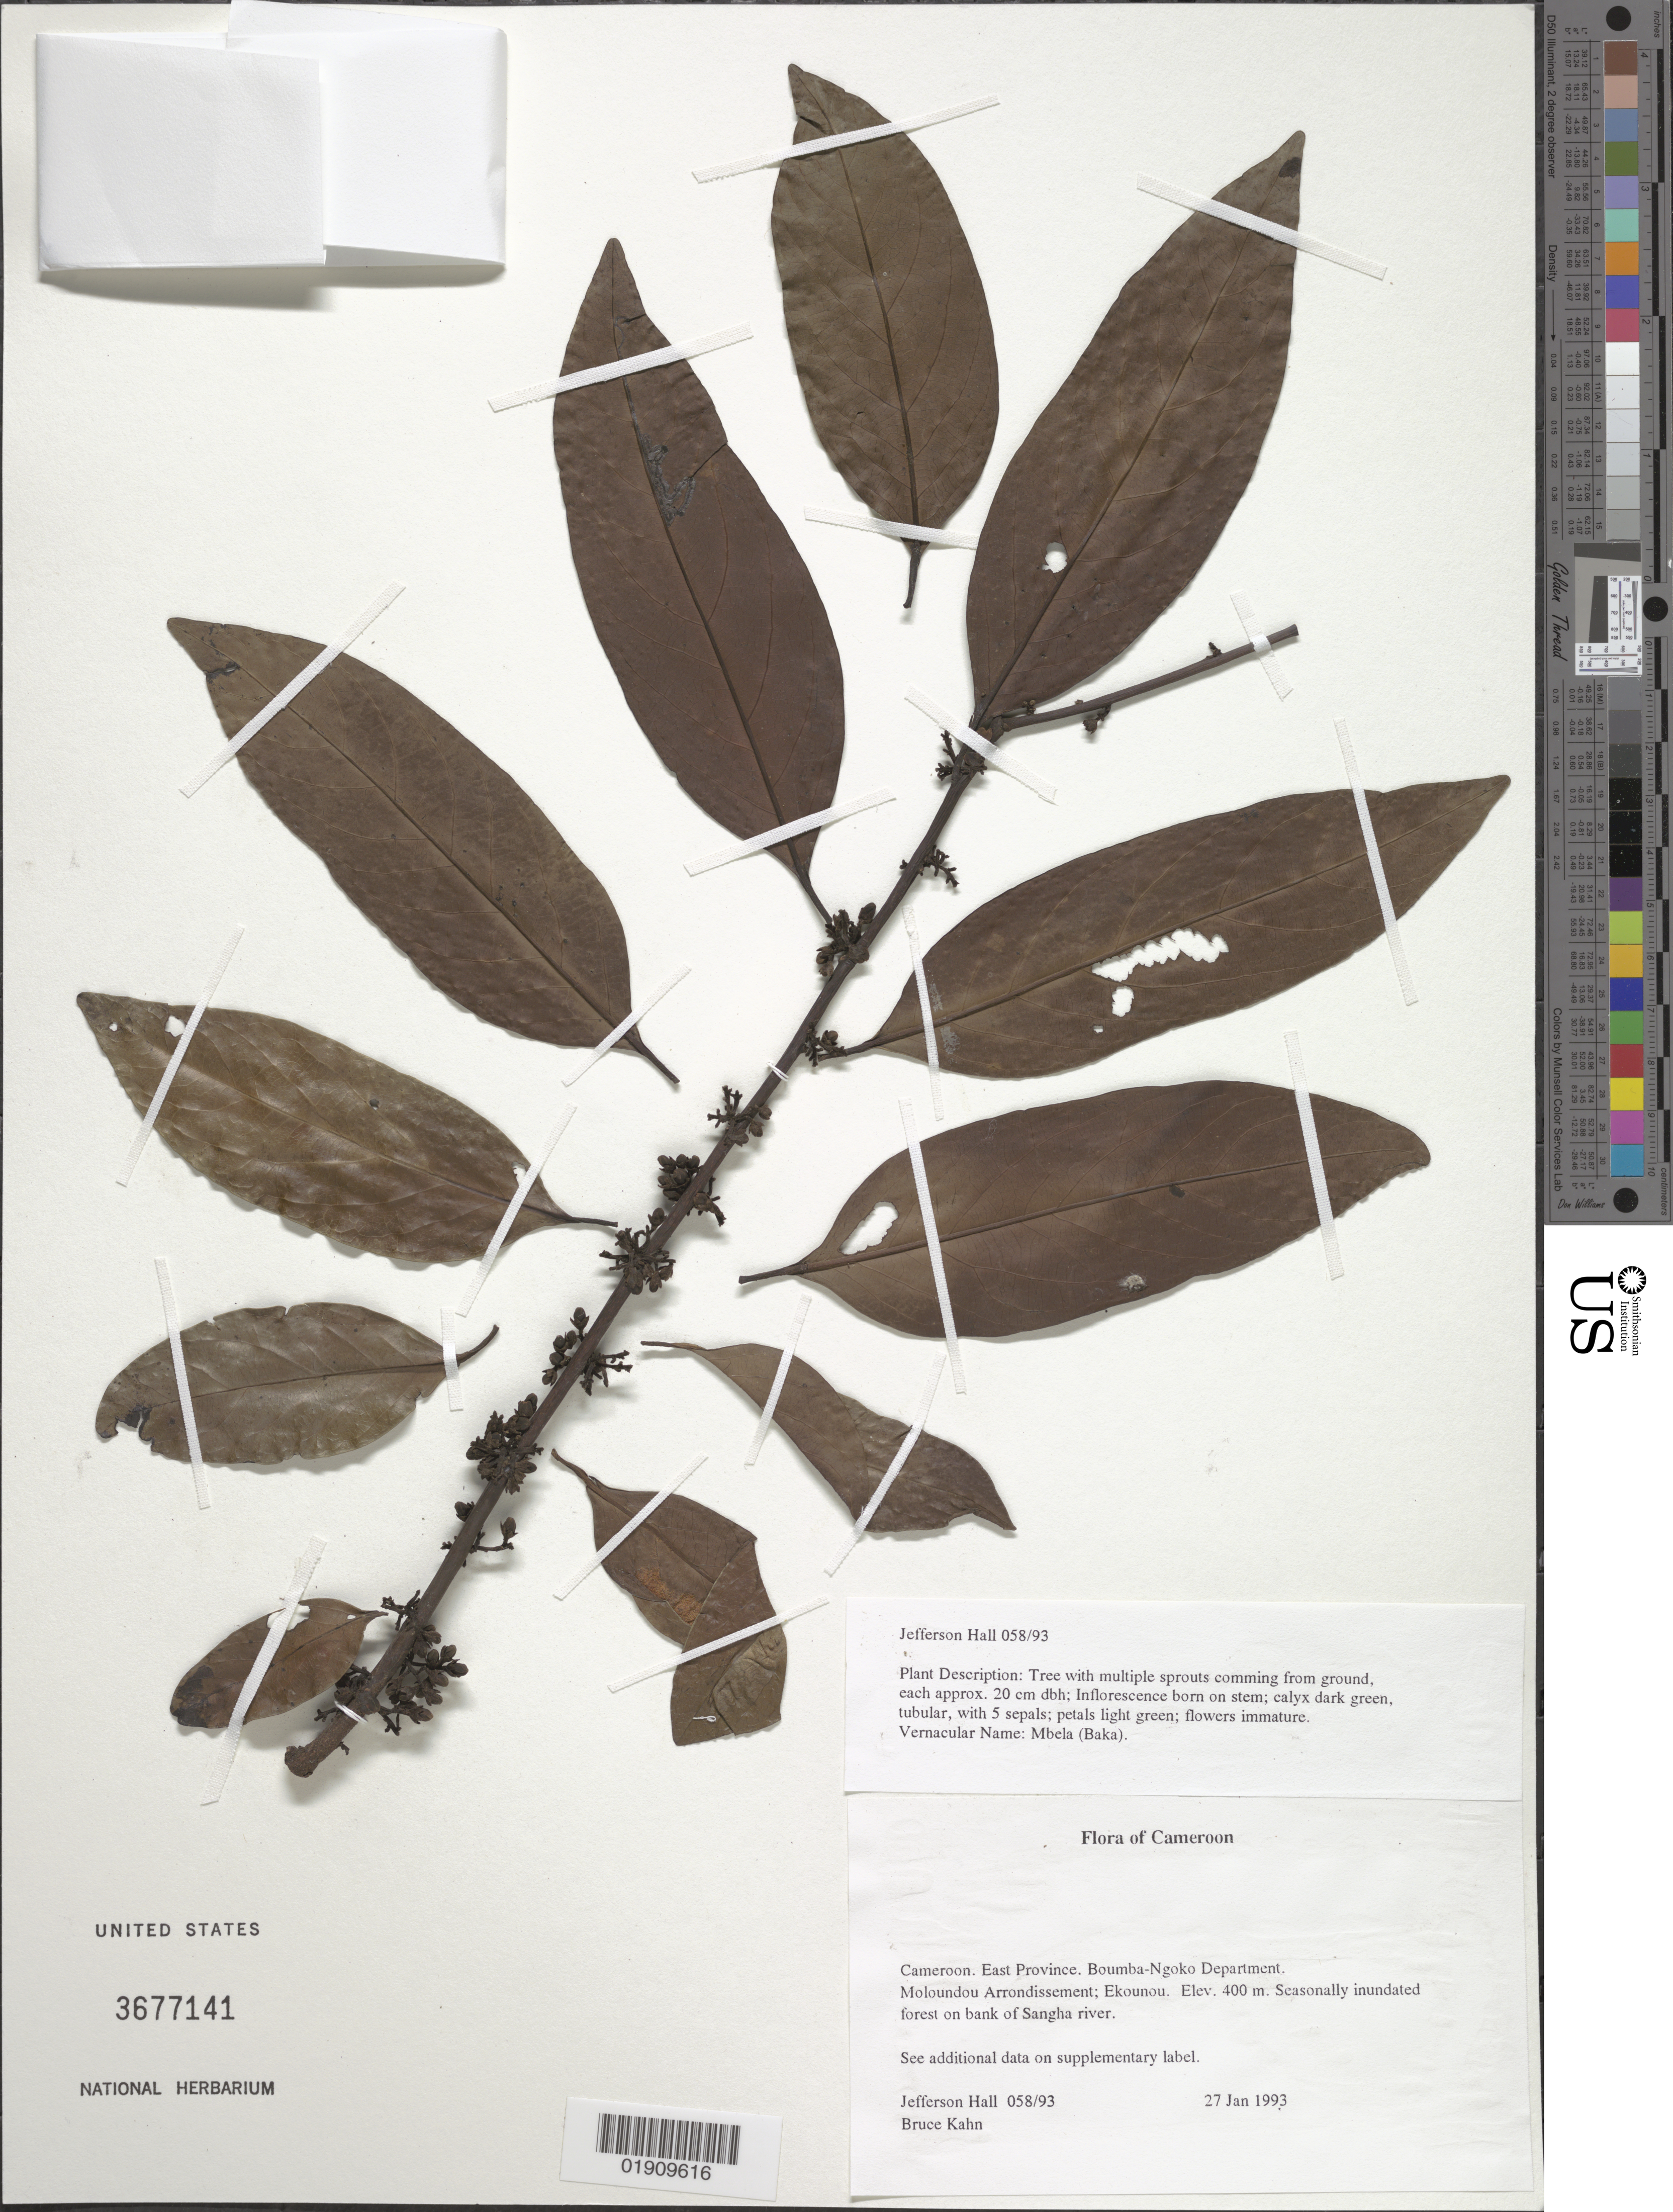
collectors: J. Hall & B. Khan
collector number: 058/93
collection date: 1993-01-27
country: Cameroon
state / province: Est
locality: Boumba-Ngoko Department. Boumba-Ngoko Department. Moloundou Arrondissement; Ekounou.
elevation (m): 400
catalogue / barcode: US 36477141